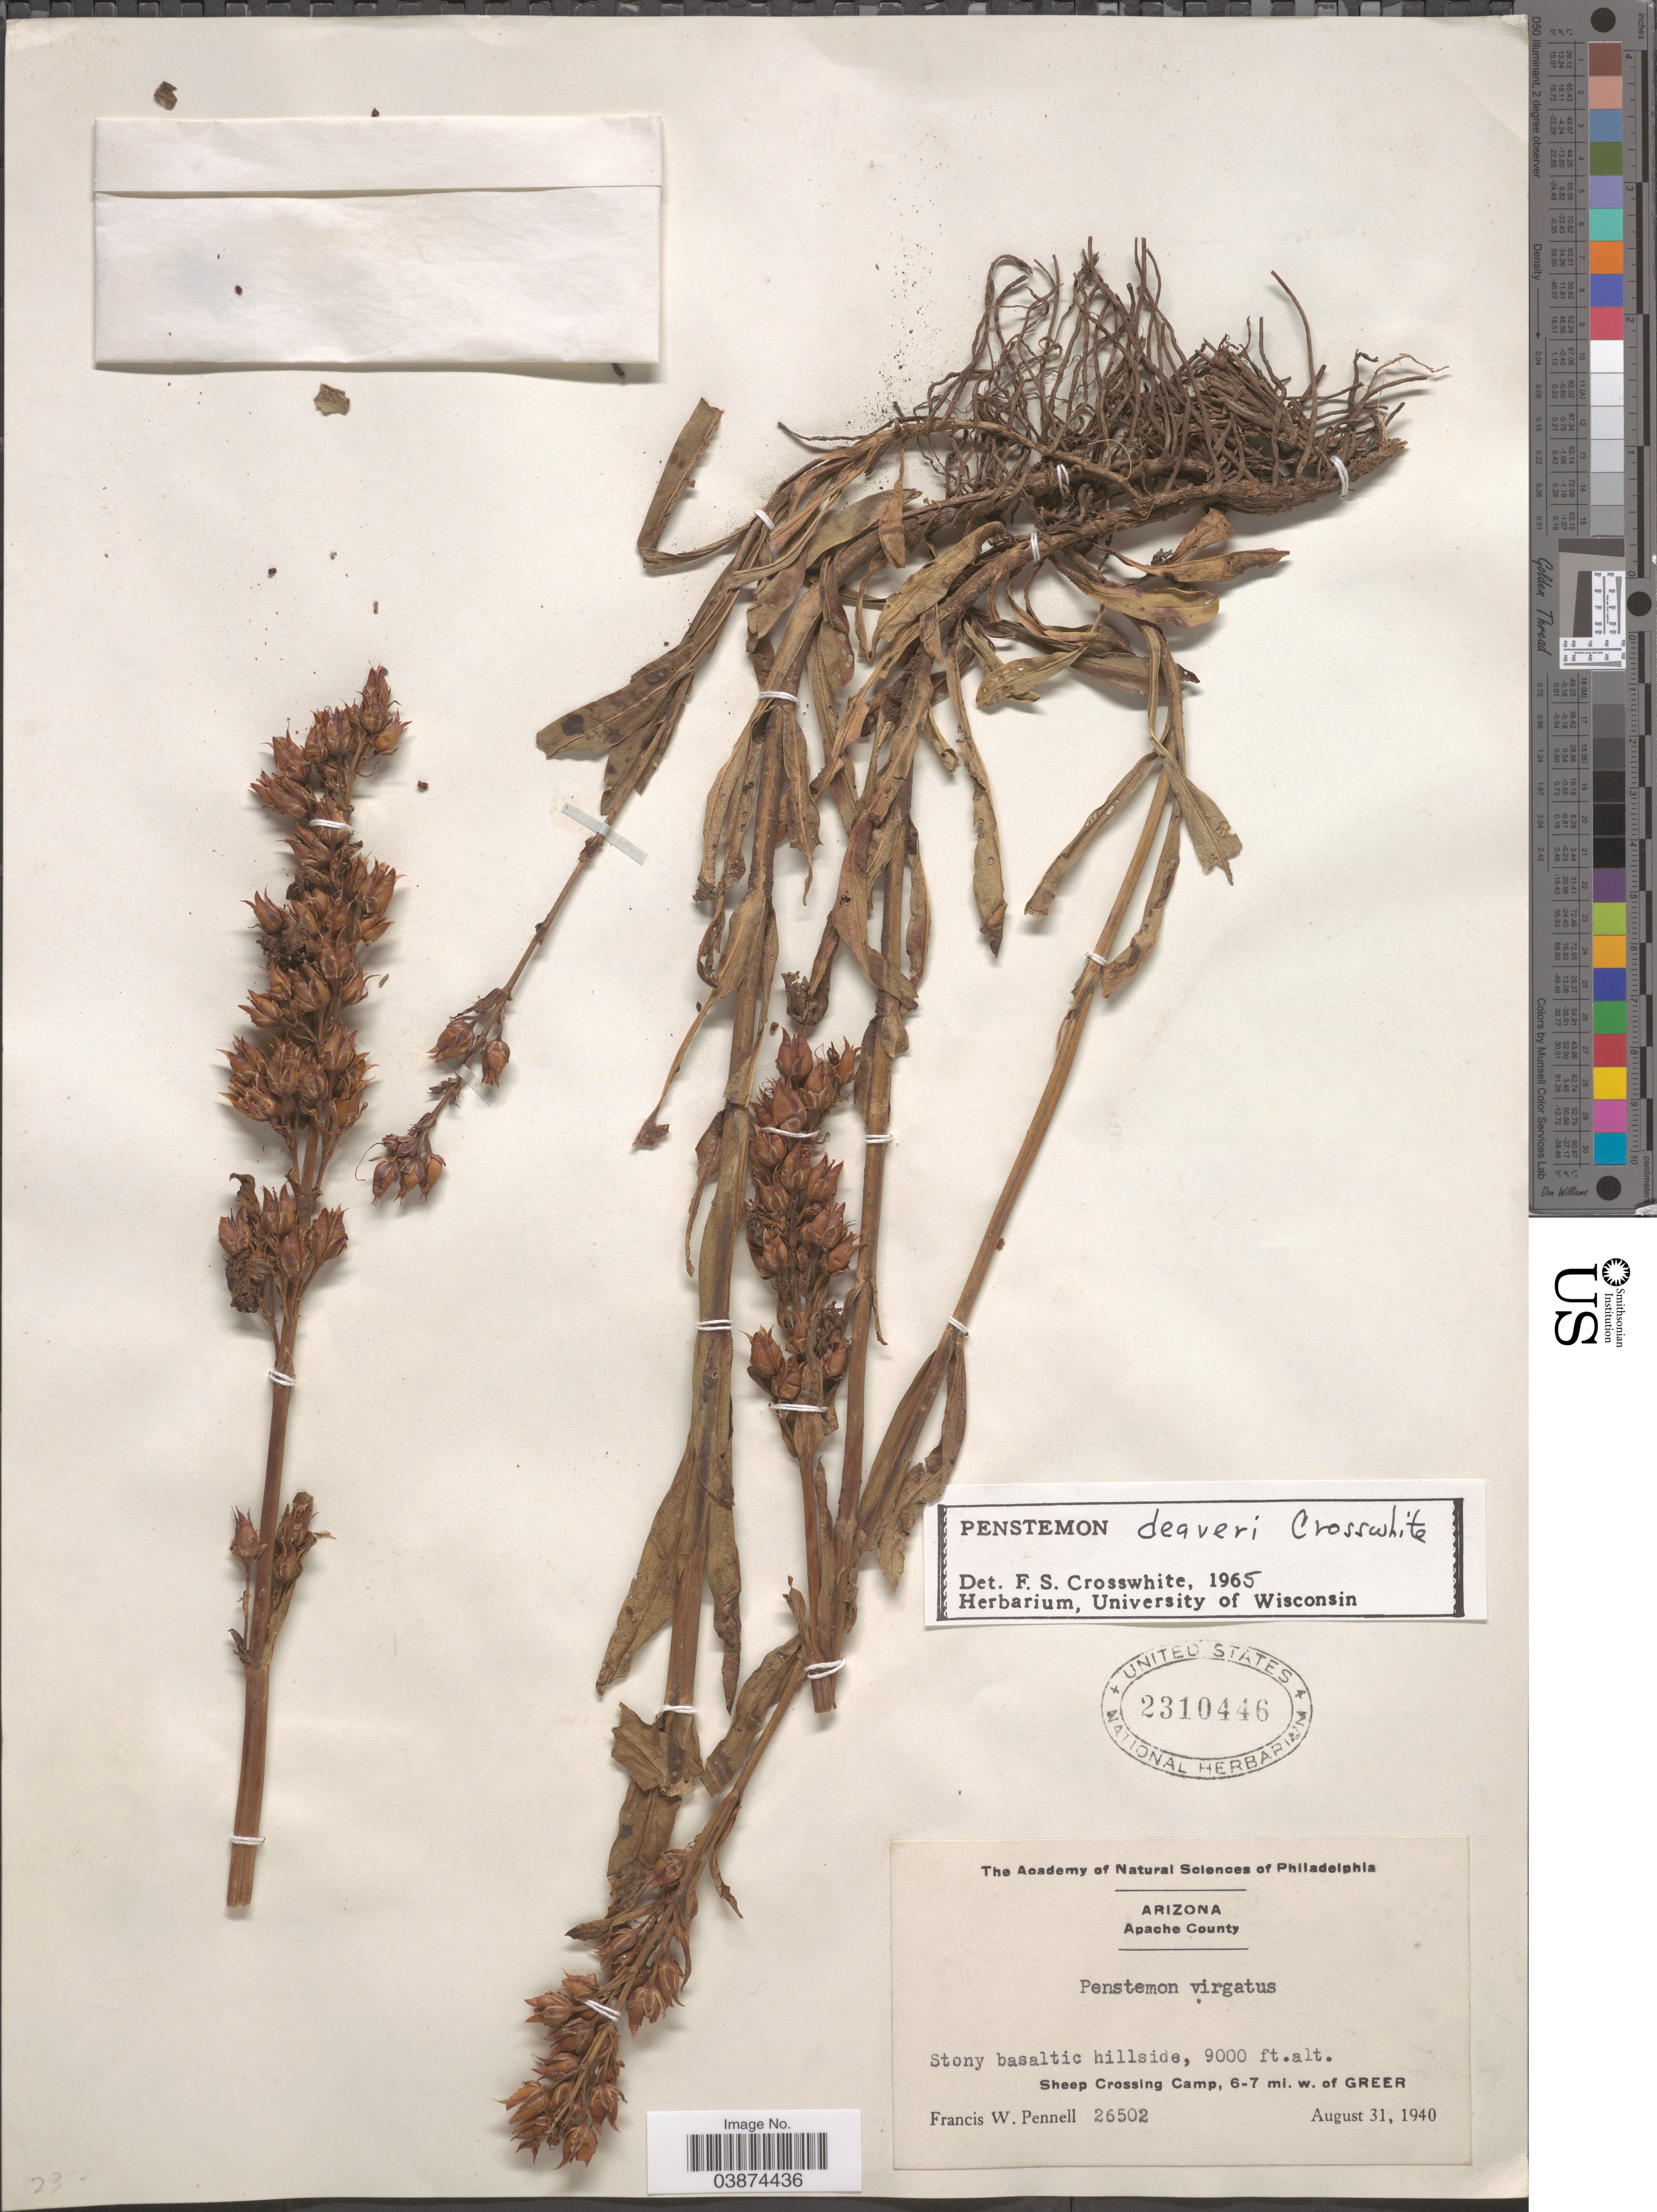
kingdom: Plantae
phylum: Tracheophyta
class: Magnoliopsida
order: Lamiales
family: Plantaginaceae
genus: Penstemon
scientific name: Penstemon deaveri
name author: Crosswh.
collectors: F. W. Pennell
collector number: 26502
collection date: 1940-08-31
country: United States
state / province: Arizona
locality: Apache County. Sheep Crossing Camp, 6-7 mi. w. of Greer.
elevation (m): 2743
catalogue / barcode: US 2310446